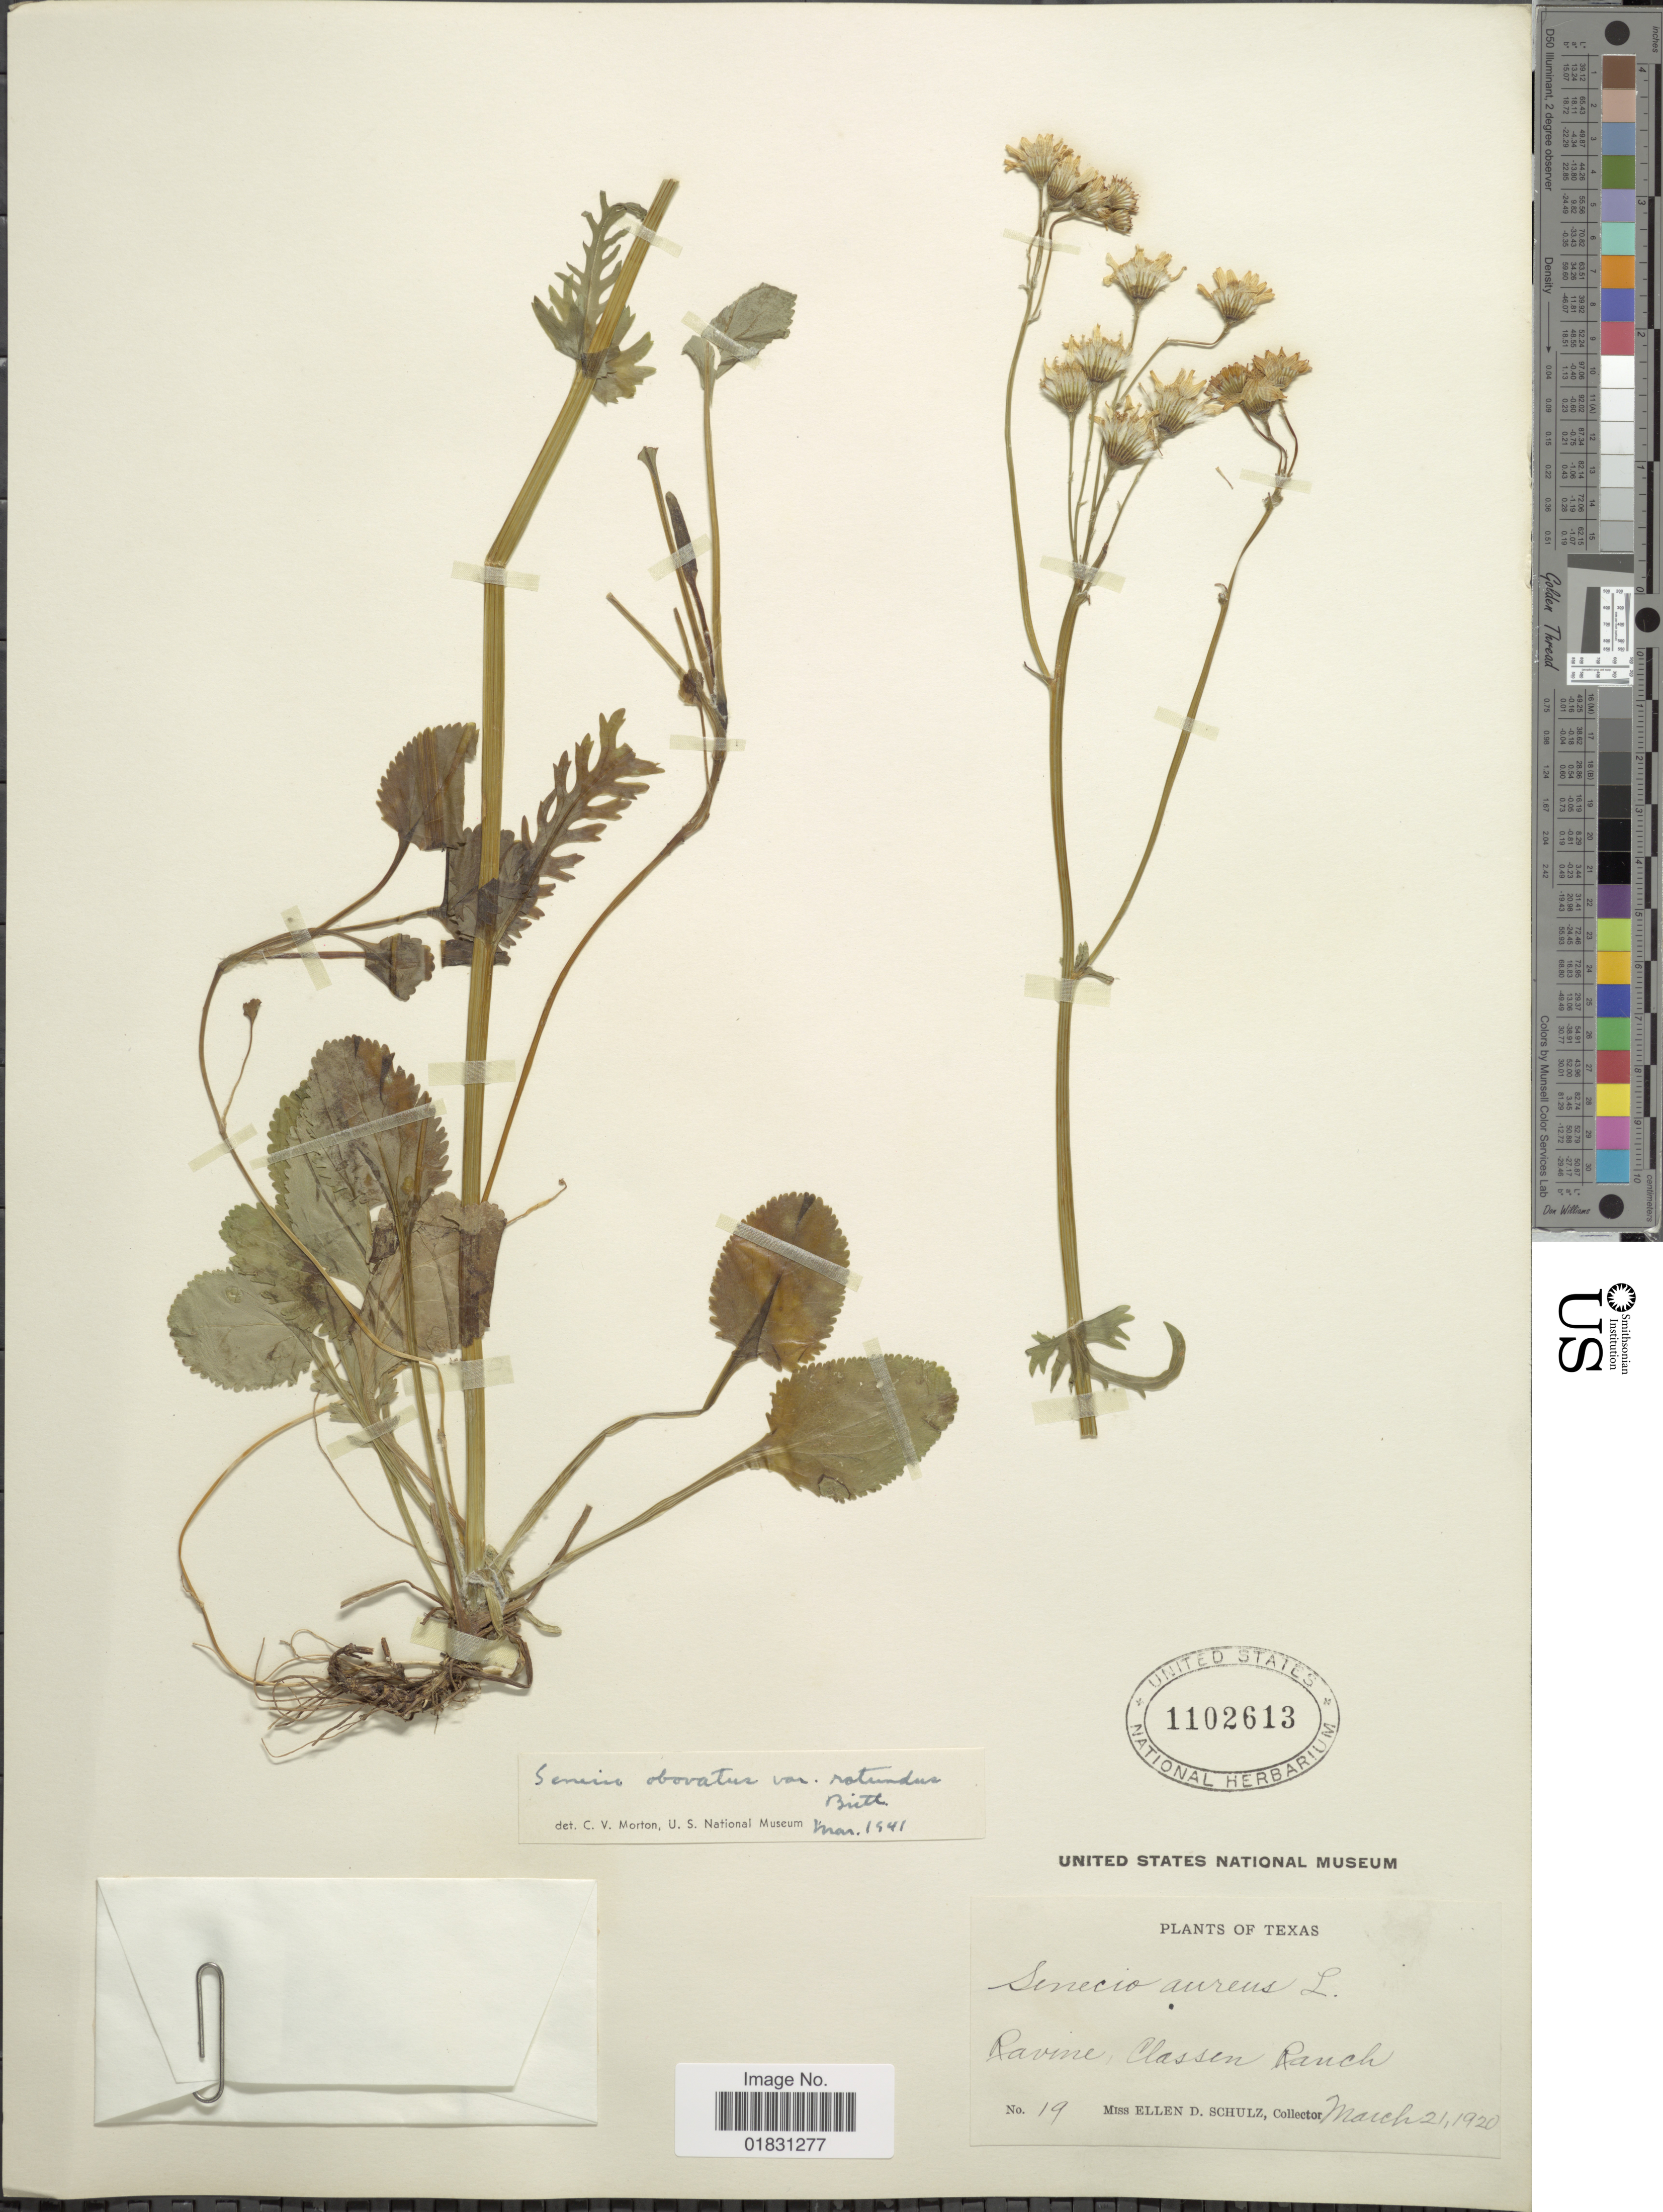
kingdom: Plantae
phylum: Tracheophyta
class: Magnoliopsida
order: Asterales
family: Asteraceae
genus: Packera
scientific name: Packera obovata var. rotundus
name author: Britton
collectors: E. D. Schulz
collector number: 19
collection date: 1920-03-21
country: United States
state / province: Texas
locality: Ravine, Classen Ranch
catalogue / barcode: US 1102613